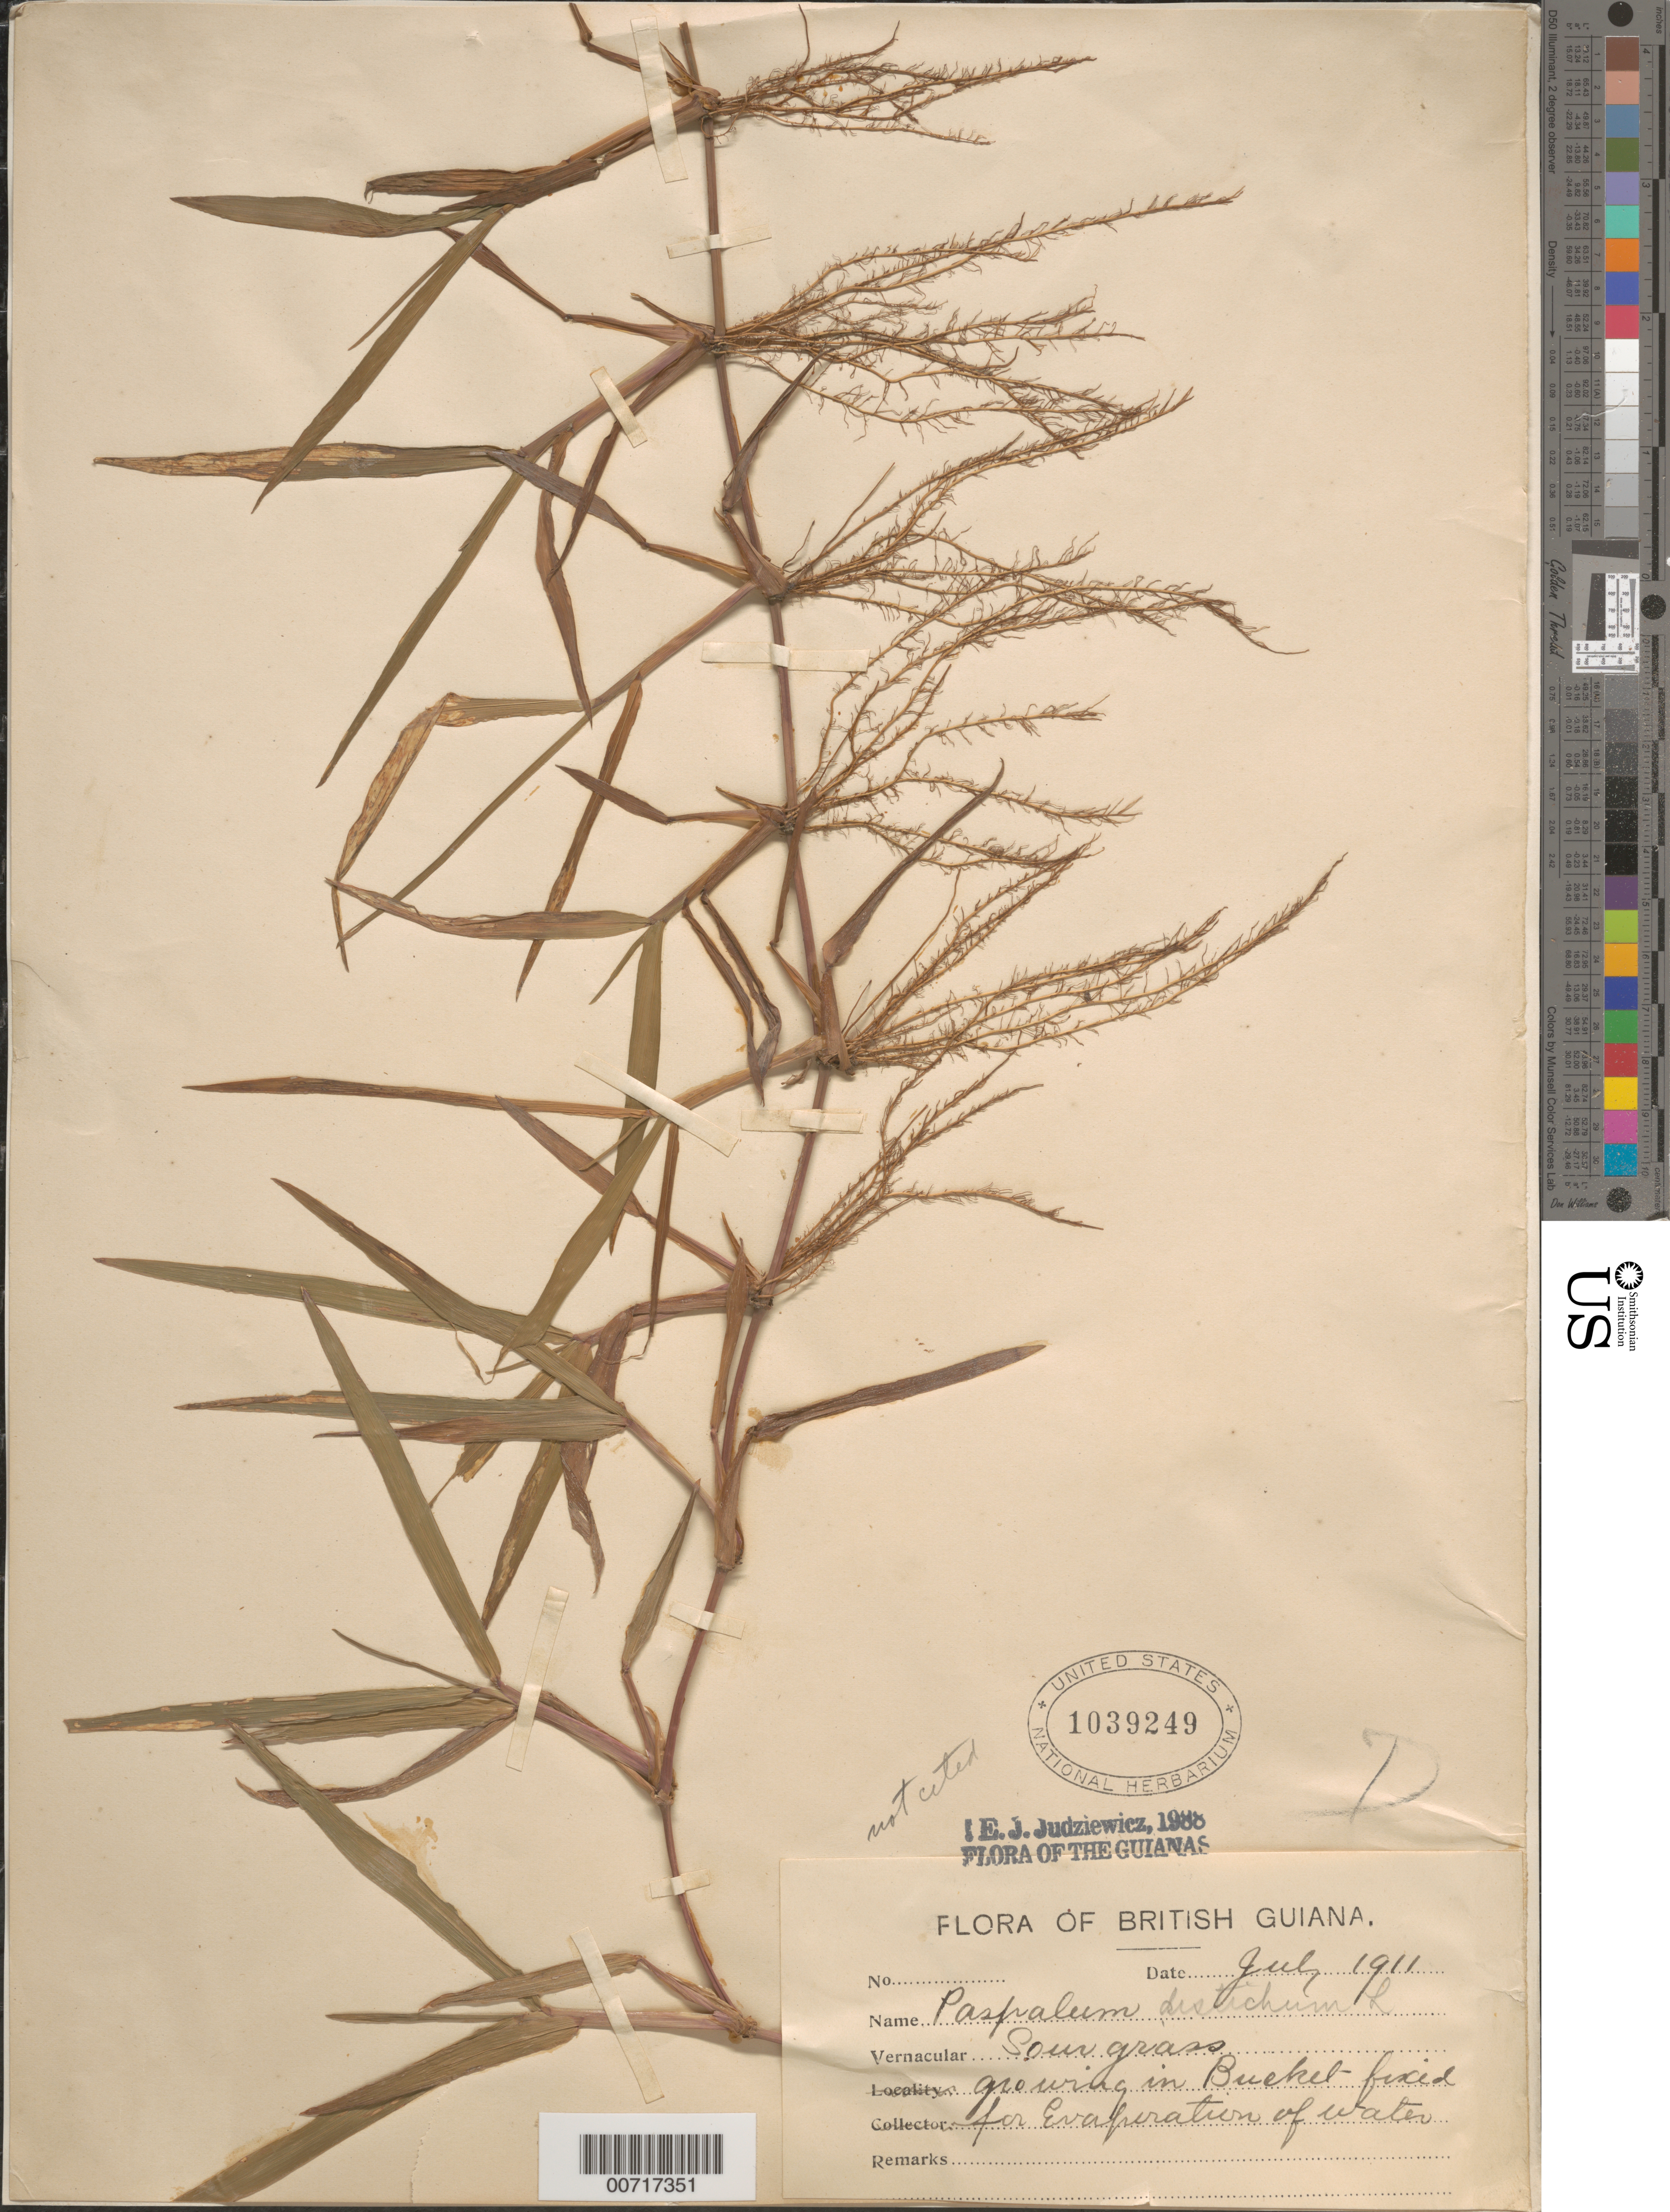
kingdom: Plantae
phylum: Tracheophyta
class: Liliopsida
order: Poales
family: Poaceae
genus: Paspalum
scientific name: Paspalum distichum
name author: L.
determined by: Judziewicz, E. J.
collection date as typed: Jul-11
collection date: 1911-07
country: Guyana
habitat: Bucket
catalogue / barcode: US 1039249